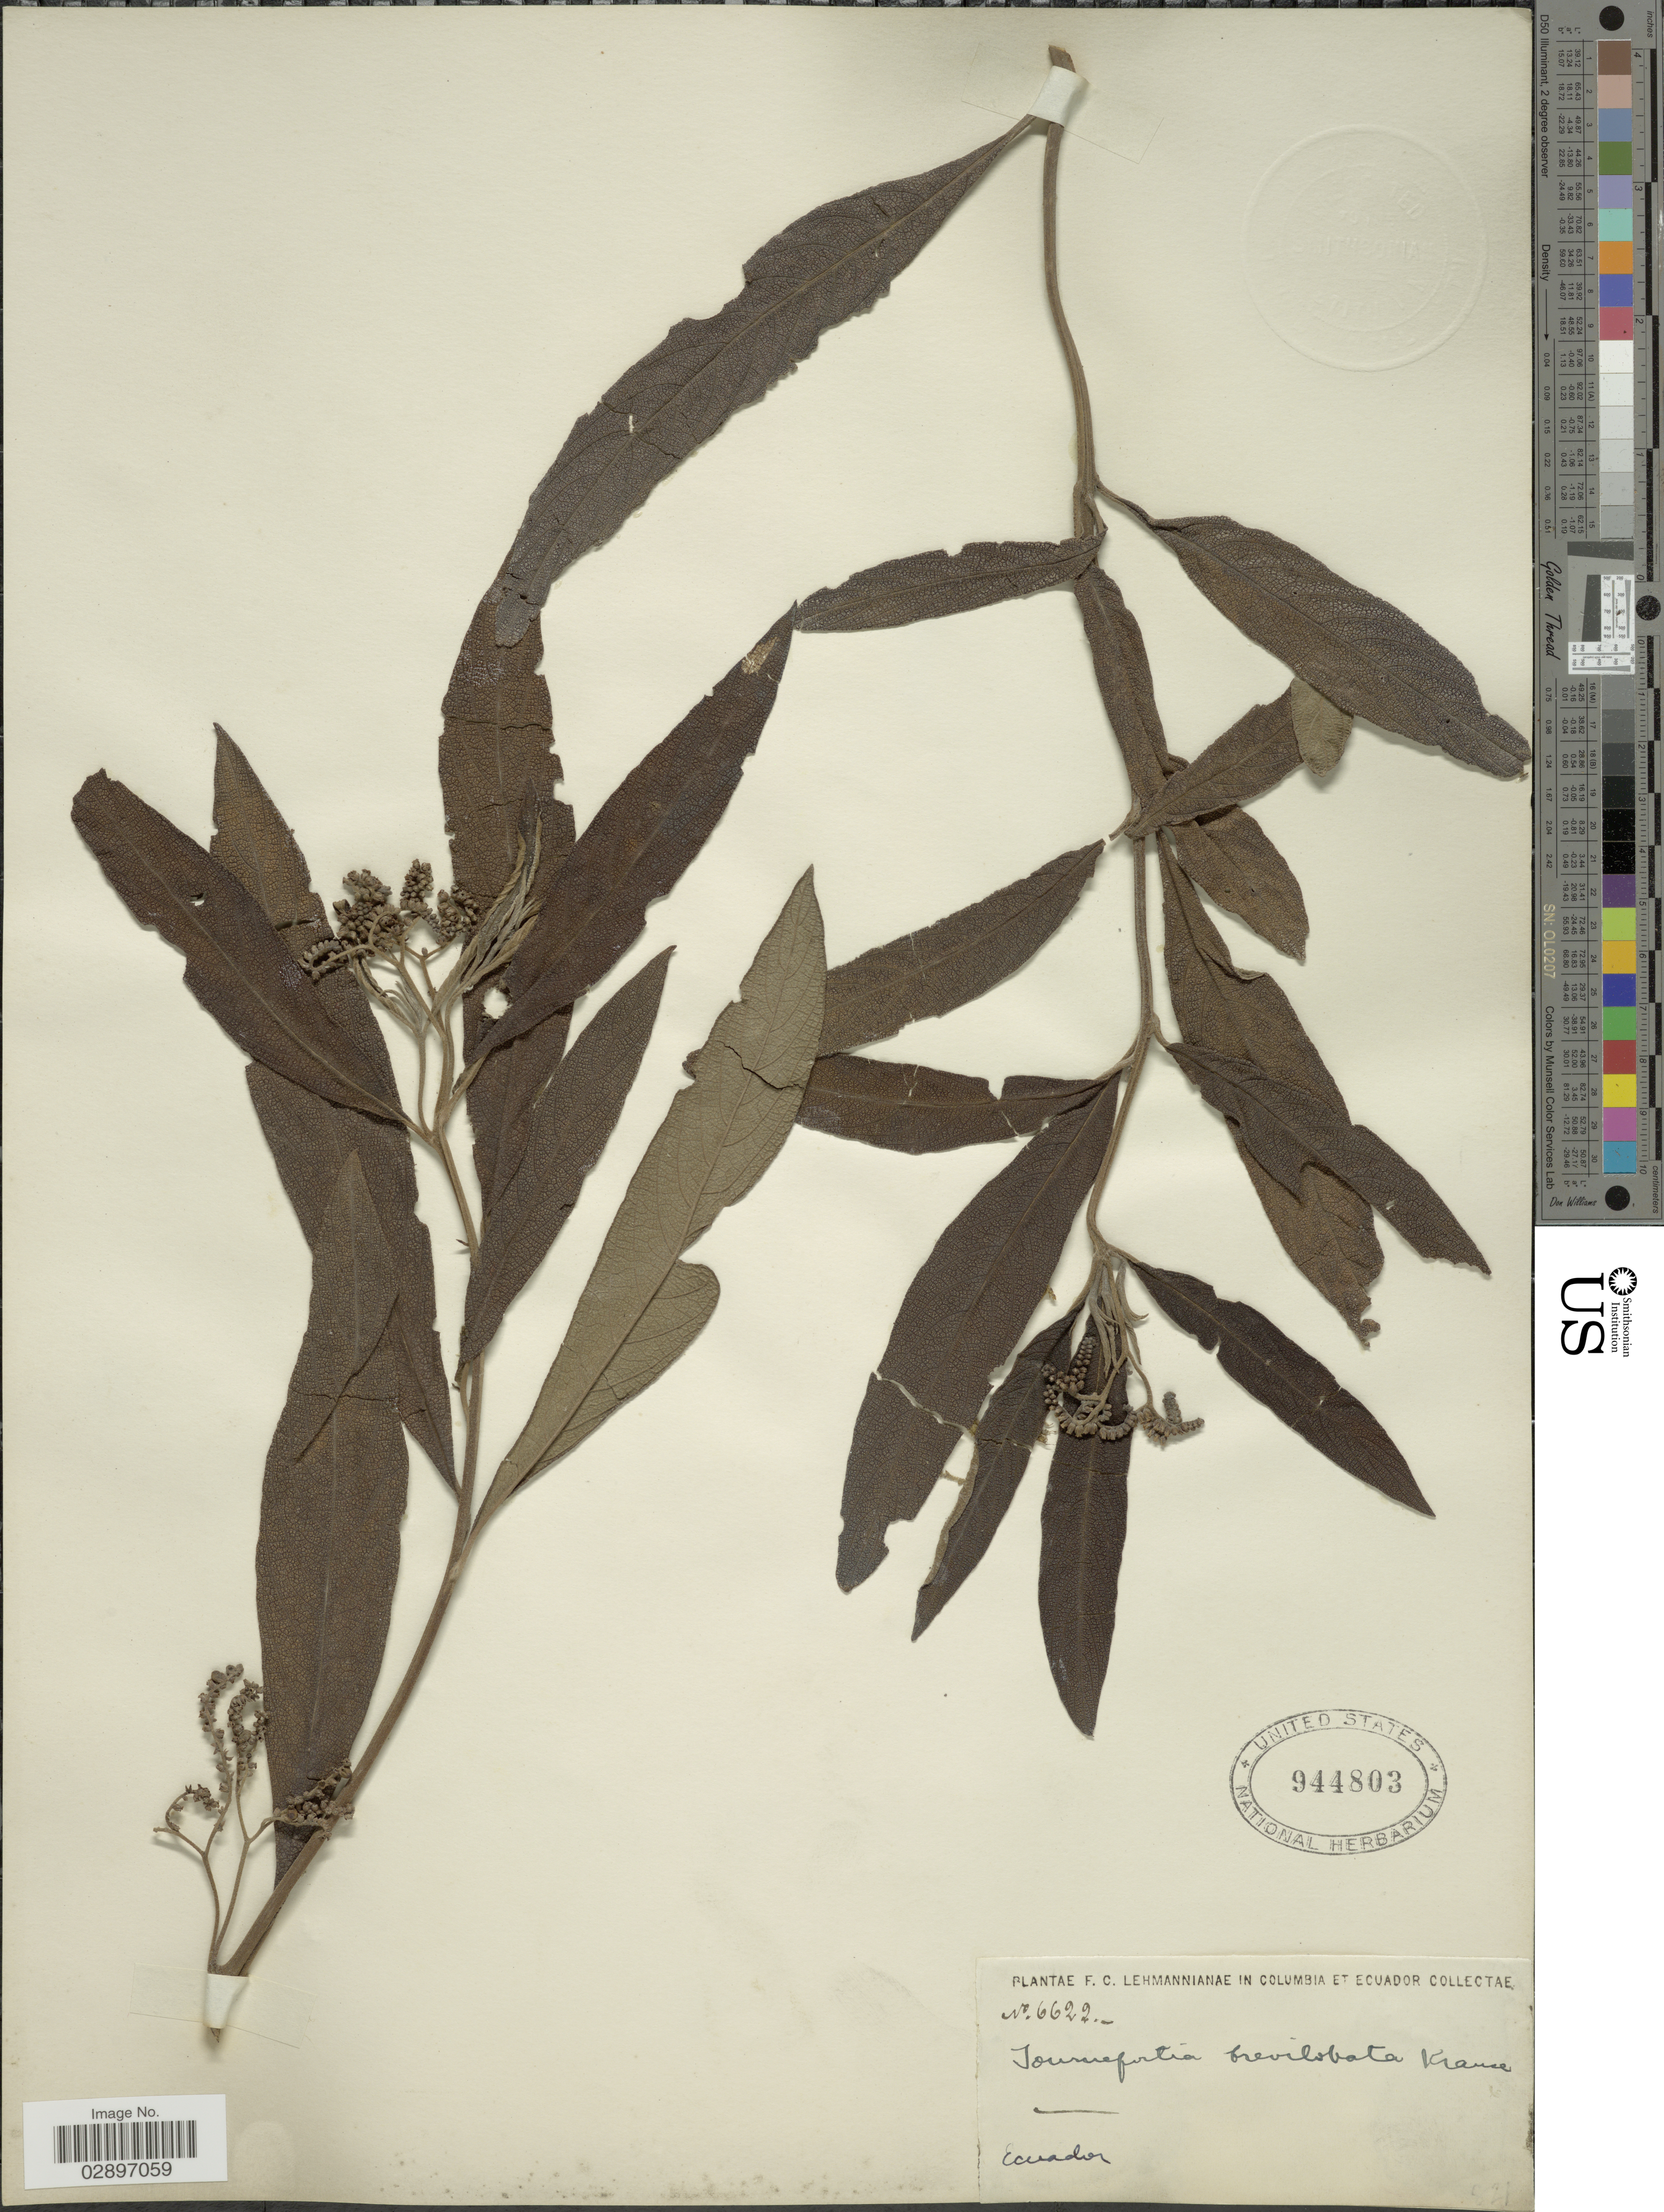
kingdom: Plantae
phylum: Tracheophyta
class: Magnoliopsida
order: Boraginales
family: Heliotropiaceae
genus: Tournefortia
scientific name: Tournefortia brevilobata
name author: K. Krause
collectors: F. C. Lehmann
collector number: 6622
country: Ecuador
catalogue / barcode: US 944803